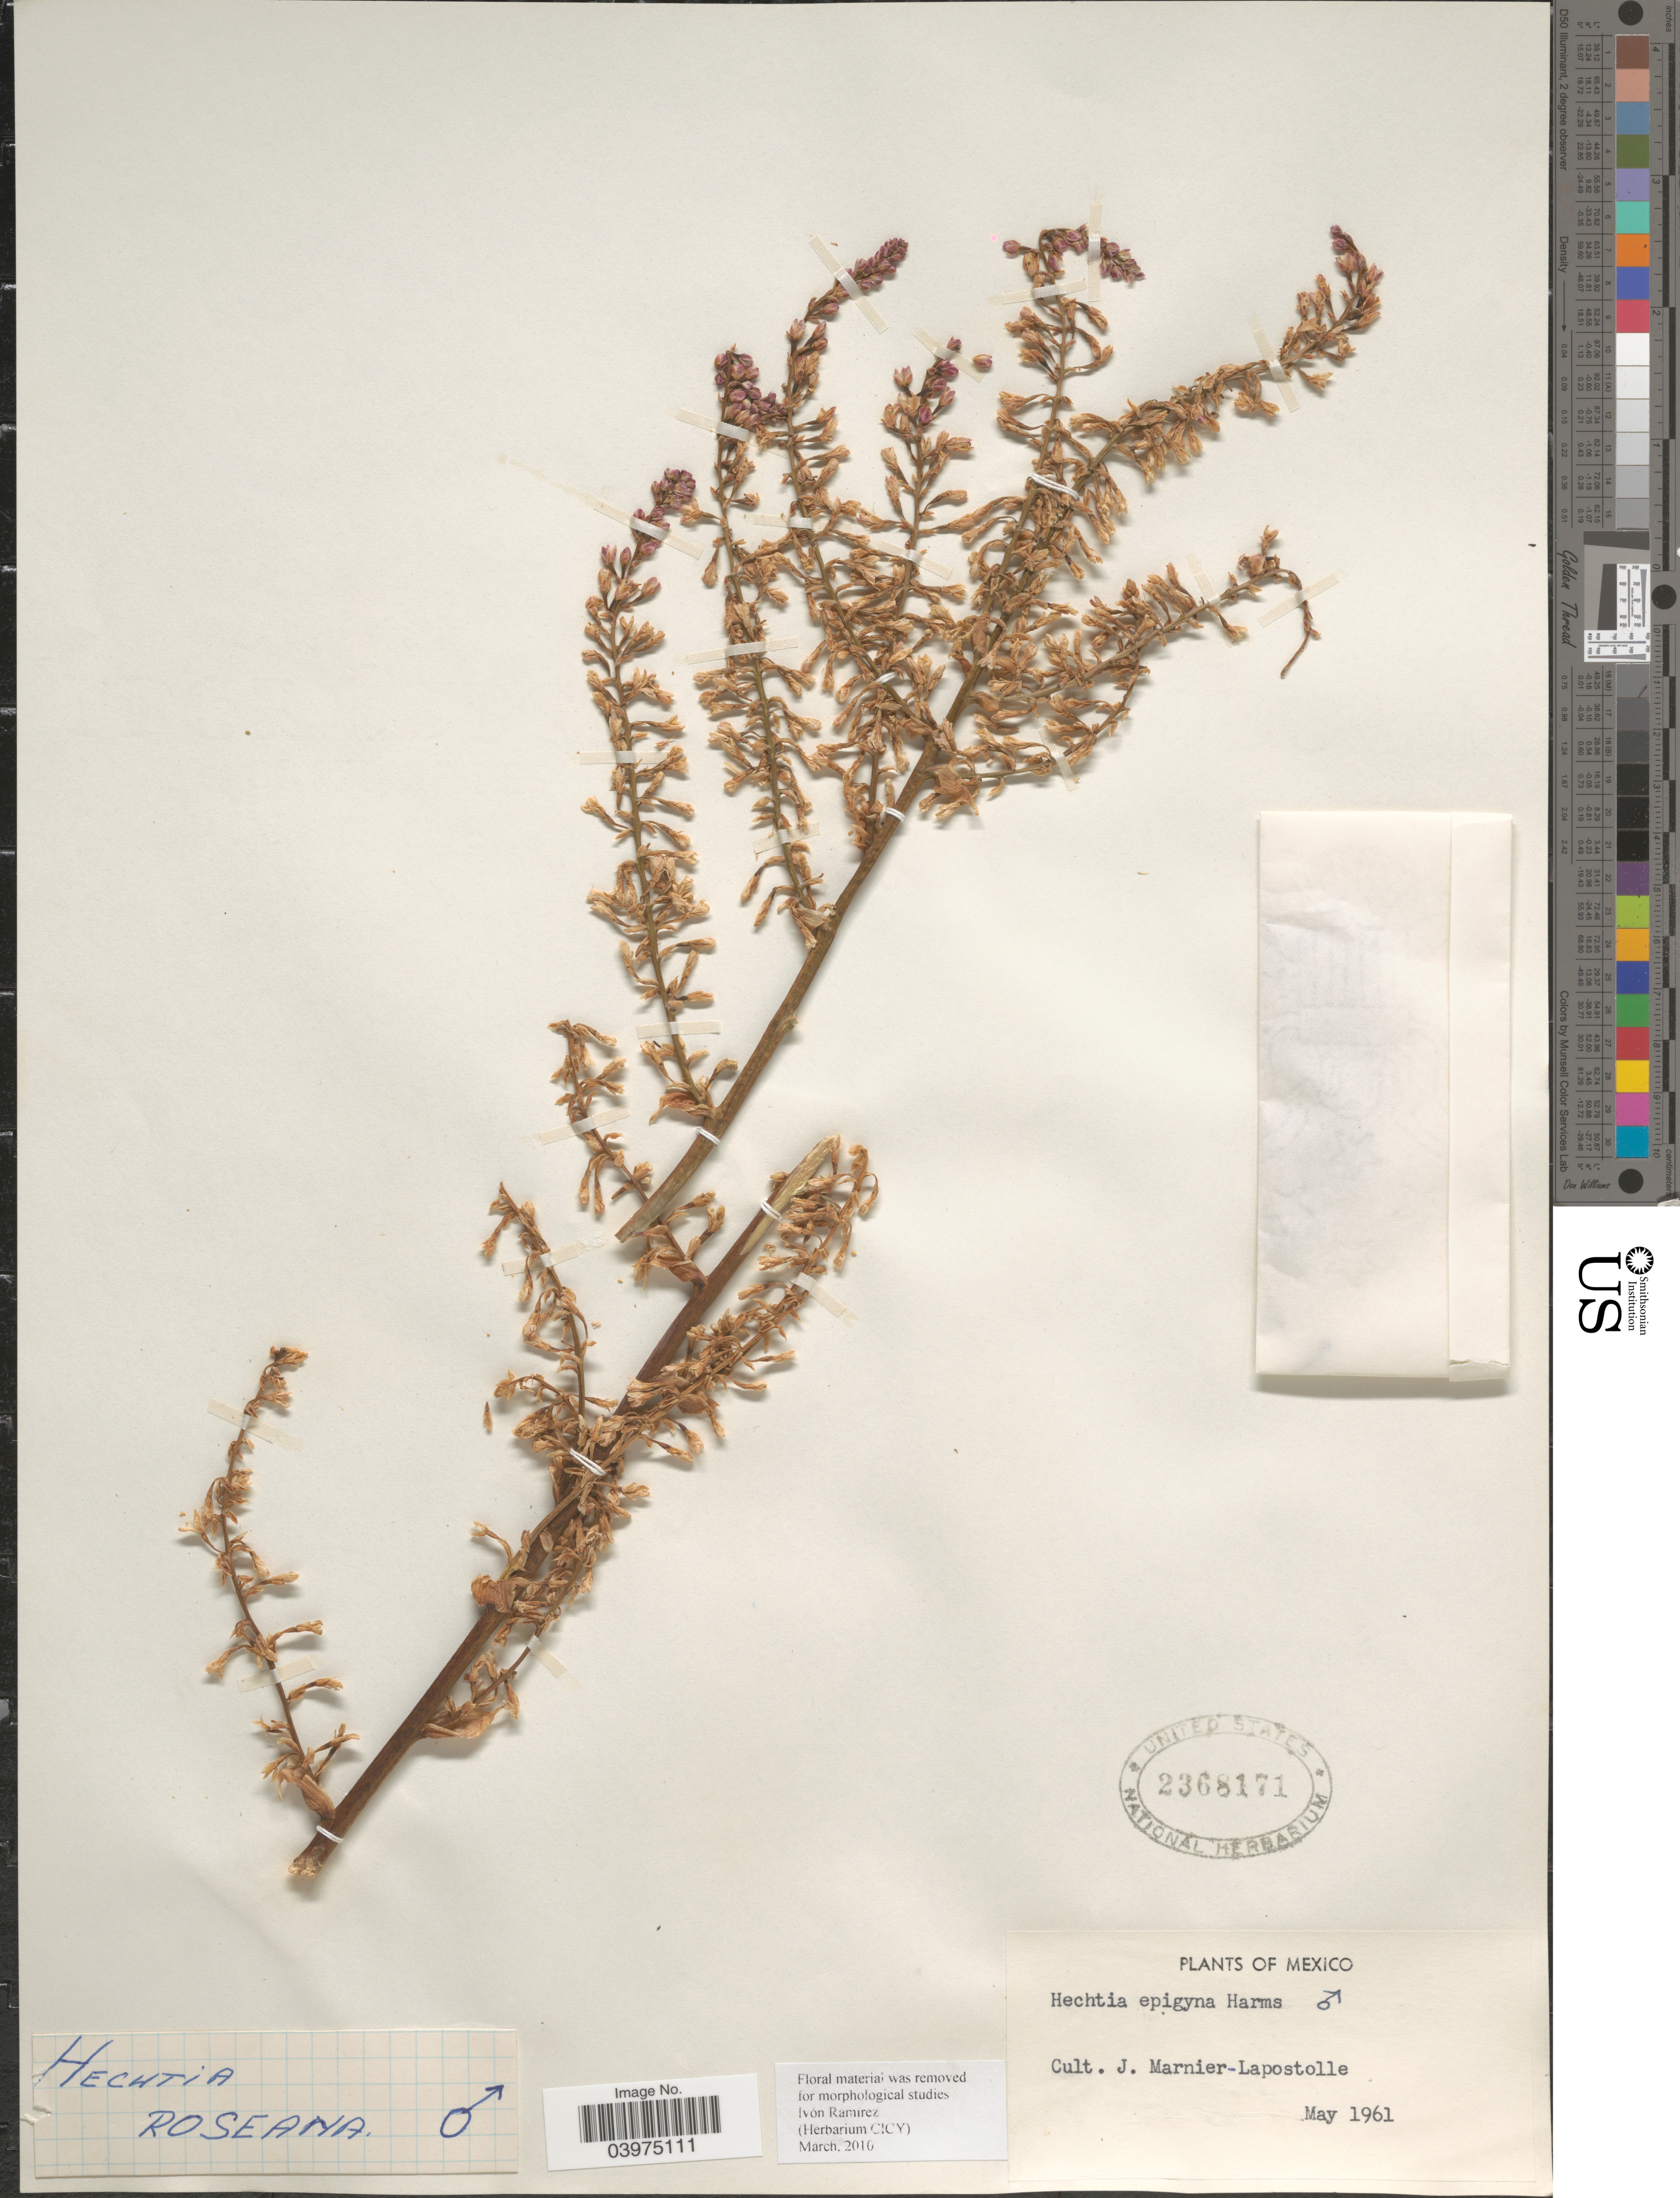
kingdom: Plantae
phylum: Tracheophyta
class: Liliopsida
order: Poales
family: Bromeliaceae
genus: Hechtia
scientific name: Hechtia epigyna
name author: Harms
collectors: J. Marnier-Lapostolle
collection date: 1961-05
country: Mexico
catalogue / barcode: US 2368171